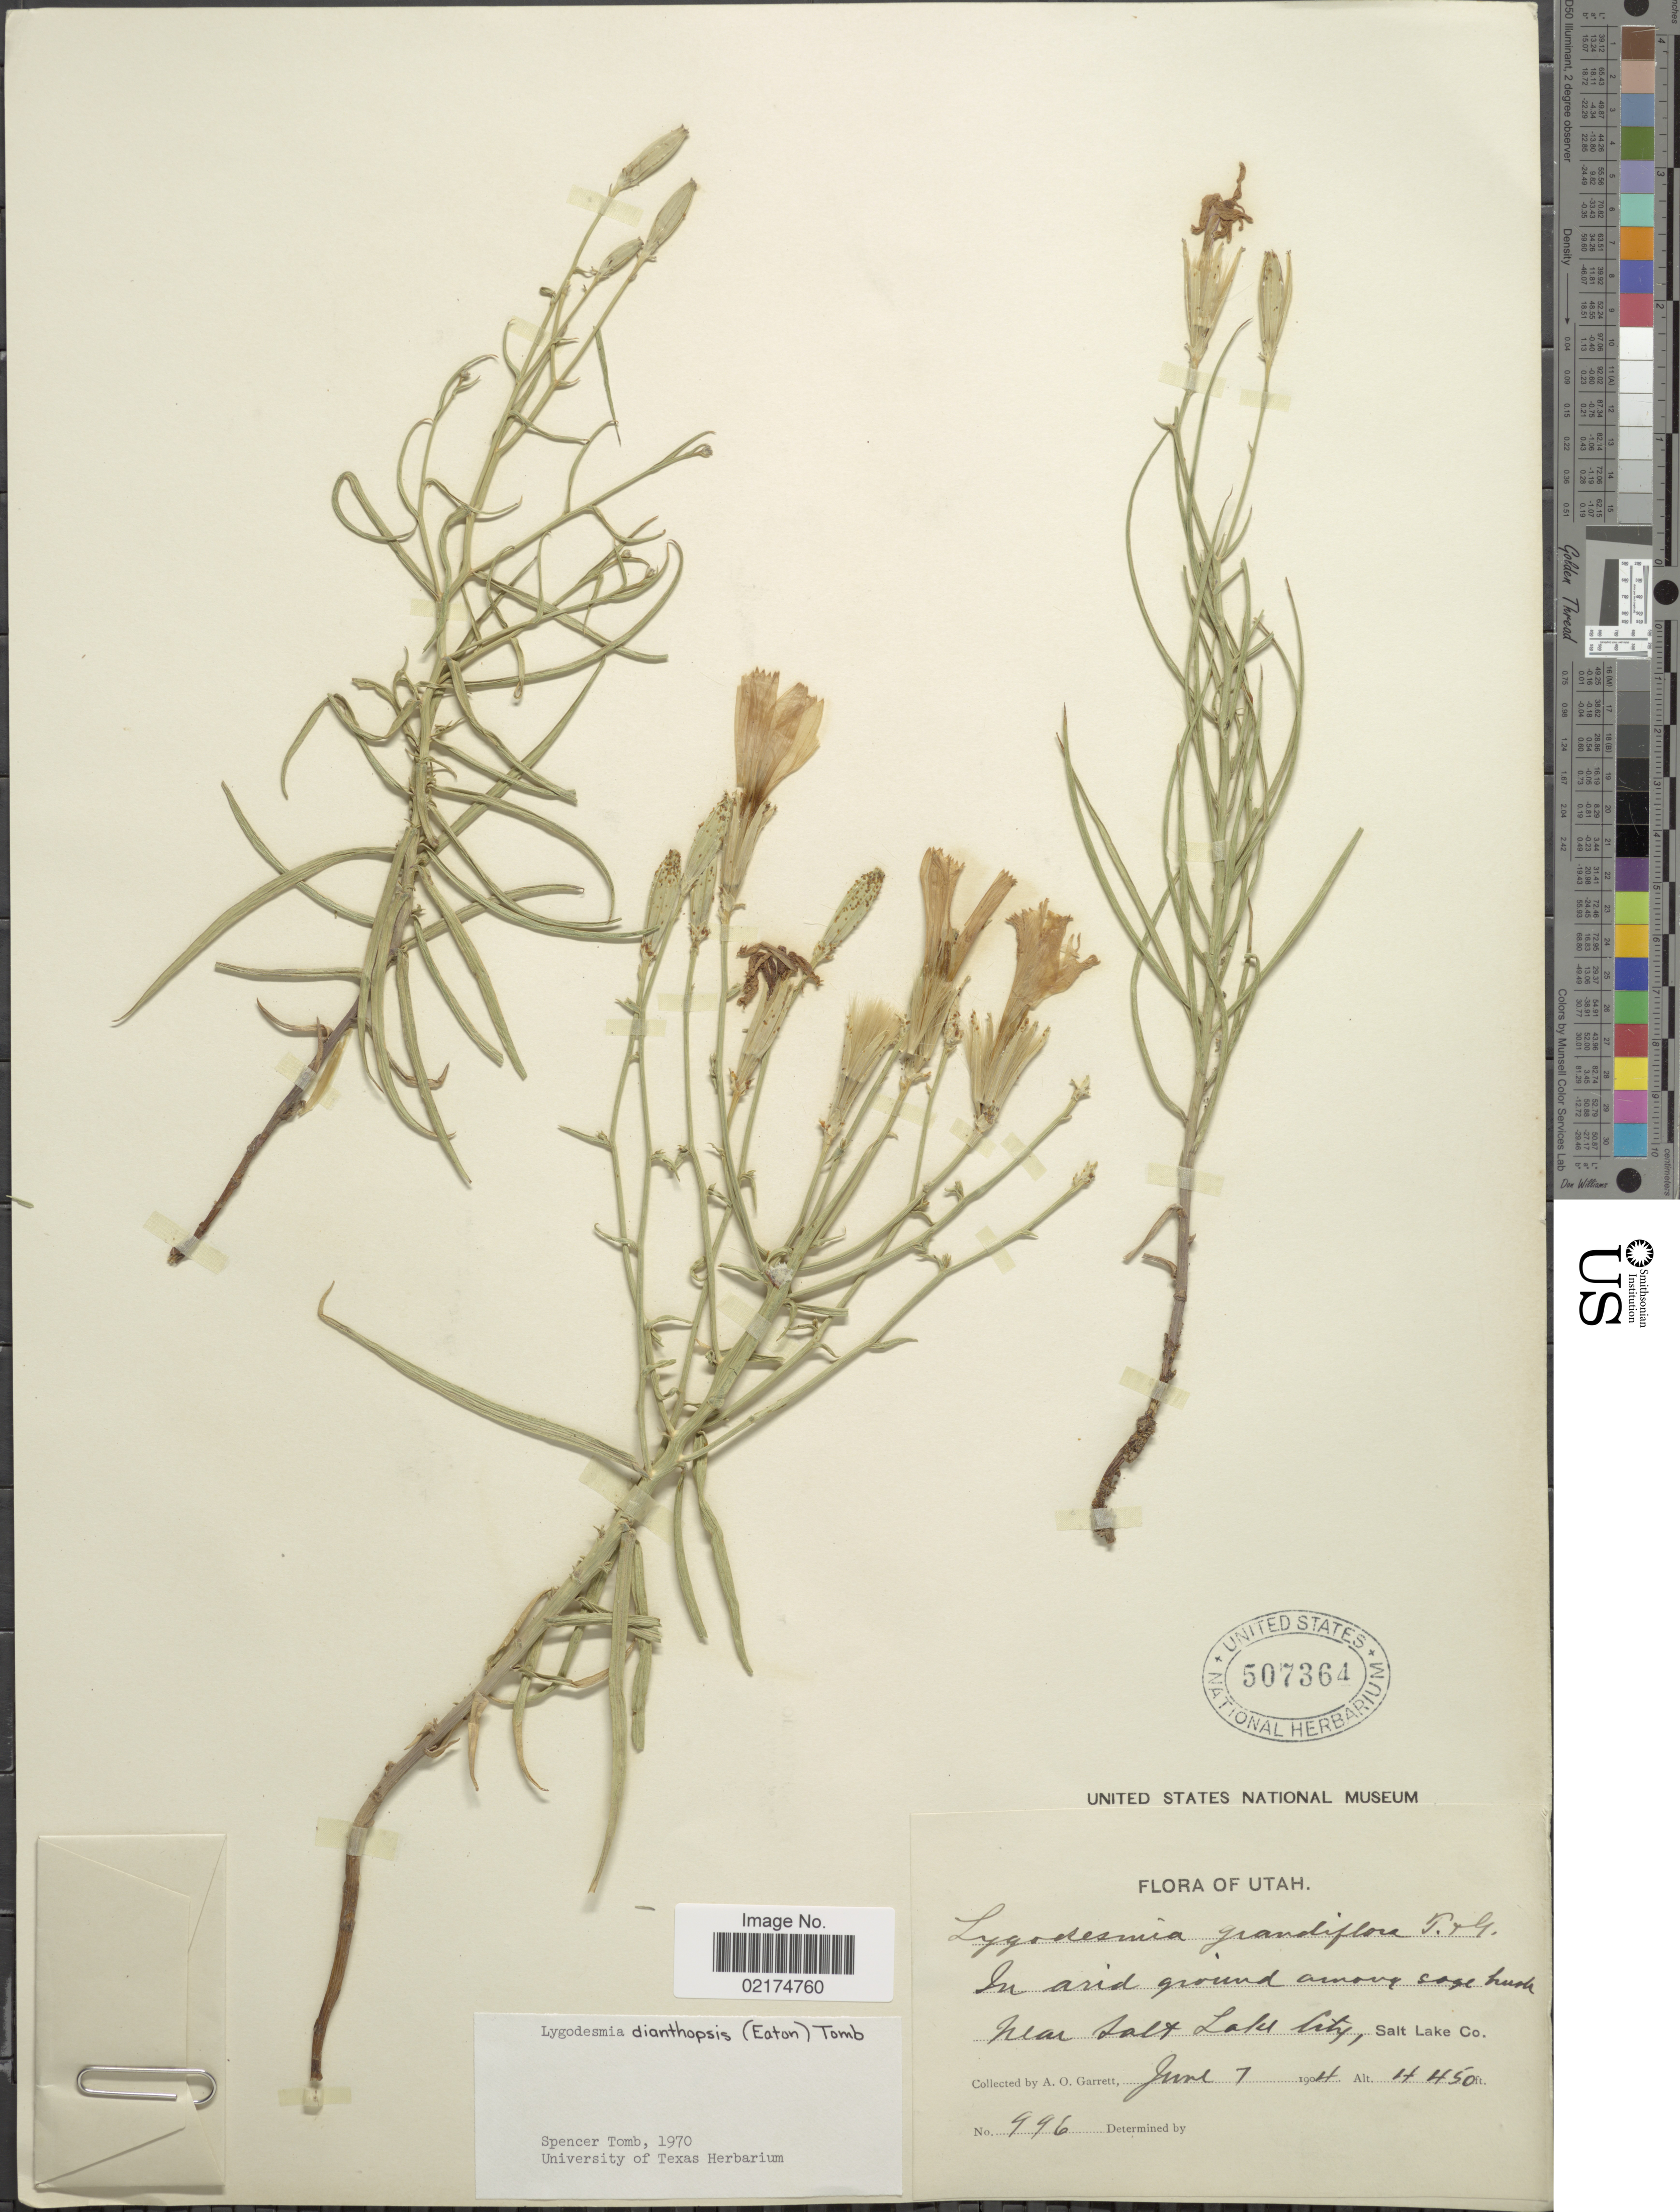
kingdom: Plantae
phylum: Tracheophyta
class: Magnoliopsida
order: Asterales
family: Asteraceae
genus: Lygodesmia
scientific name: Lygodesmia grandiflora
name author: Torr. & A. Gray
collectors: A. O. Garrett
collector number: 996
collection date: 1904-06-07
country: United States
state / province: Utah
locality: Near Salt Lake City, Salt Lake Co.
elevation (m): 1356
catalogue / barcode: US 507364